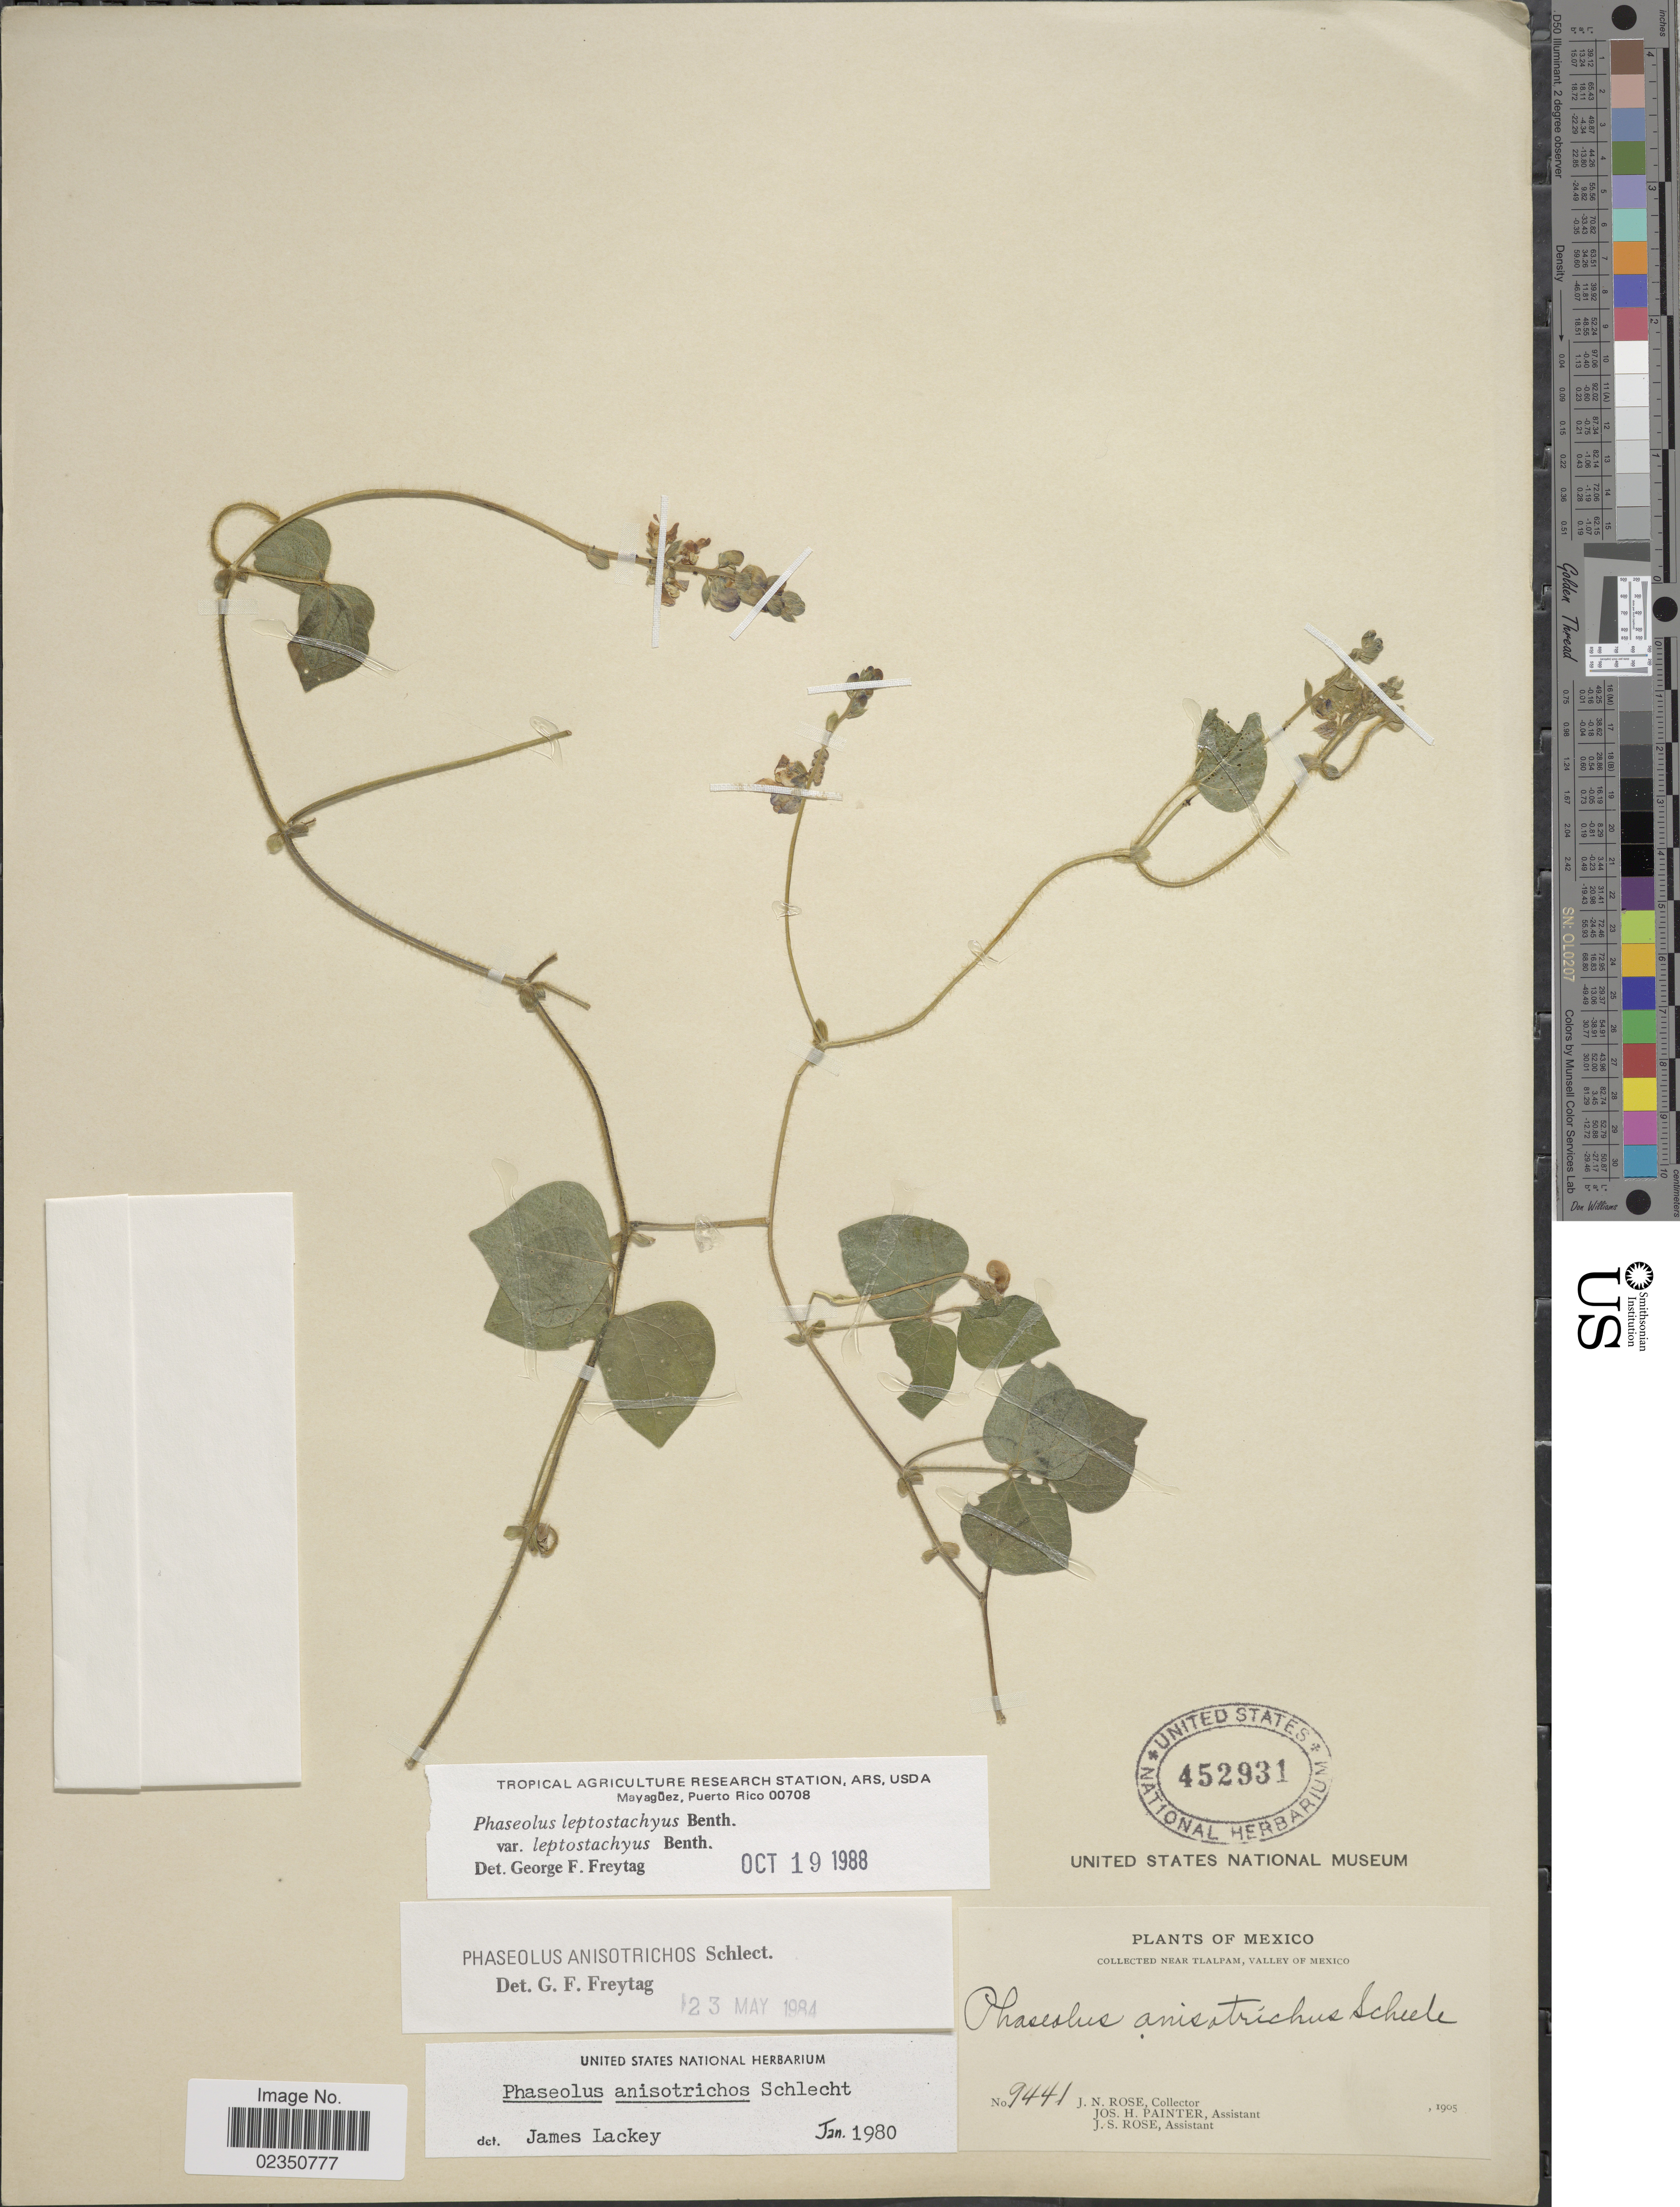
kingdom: Plantae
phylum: Tracheophyta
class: Magnoliopsida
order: Fabales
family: Fabaceae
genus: Phaseolus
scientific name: Phaseolus leptostachyus var. leptostachyus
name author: Benth.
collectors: J. N. Rose, J. H. Painter & J. S. Rose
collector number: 9441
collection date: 1905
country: Mexico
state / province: México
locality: Near Tlalpam, Valley of Mexico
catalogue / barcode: US 452931